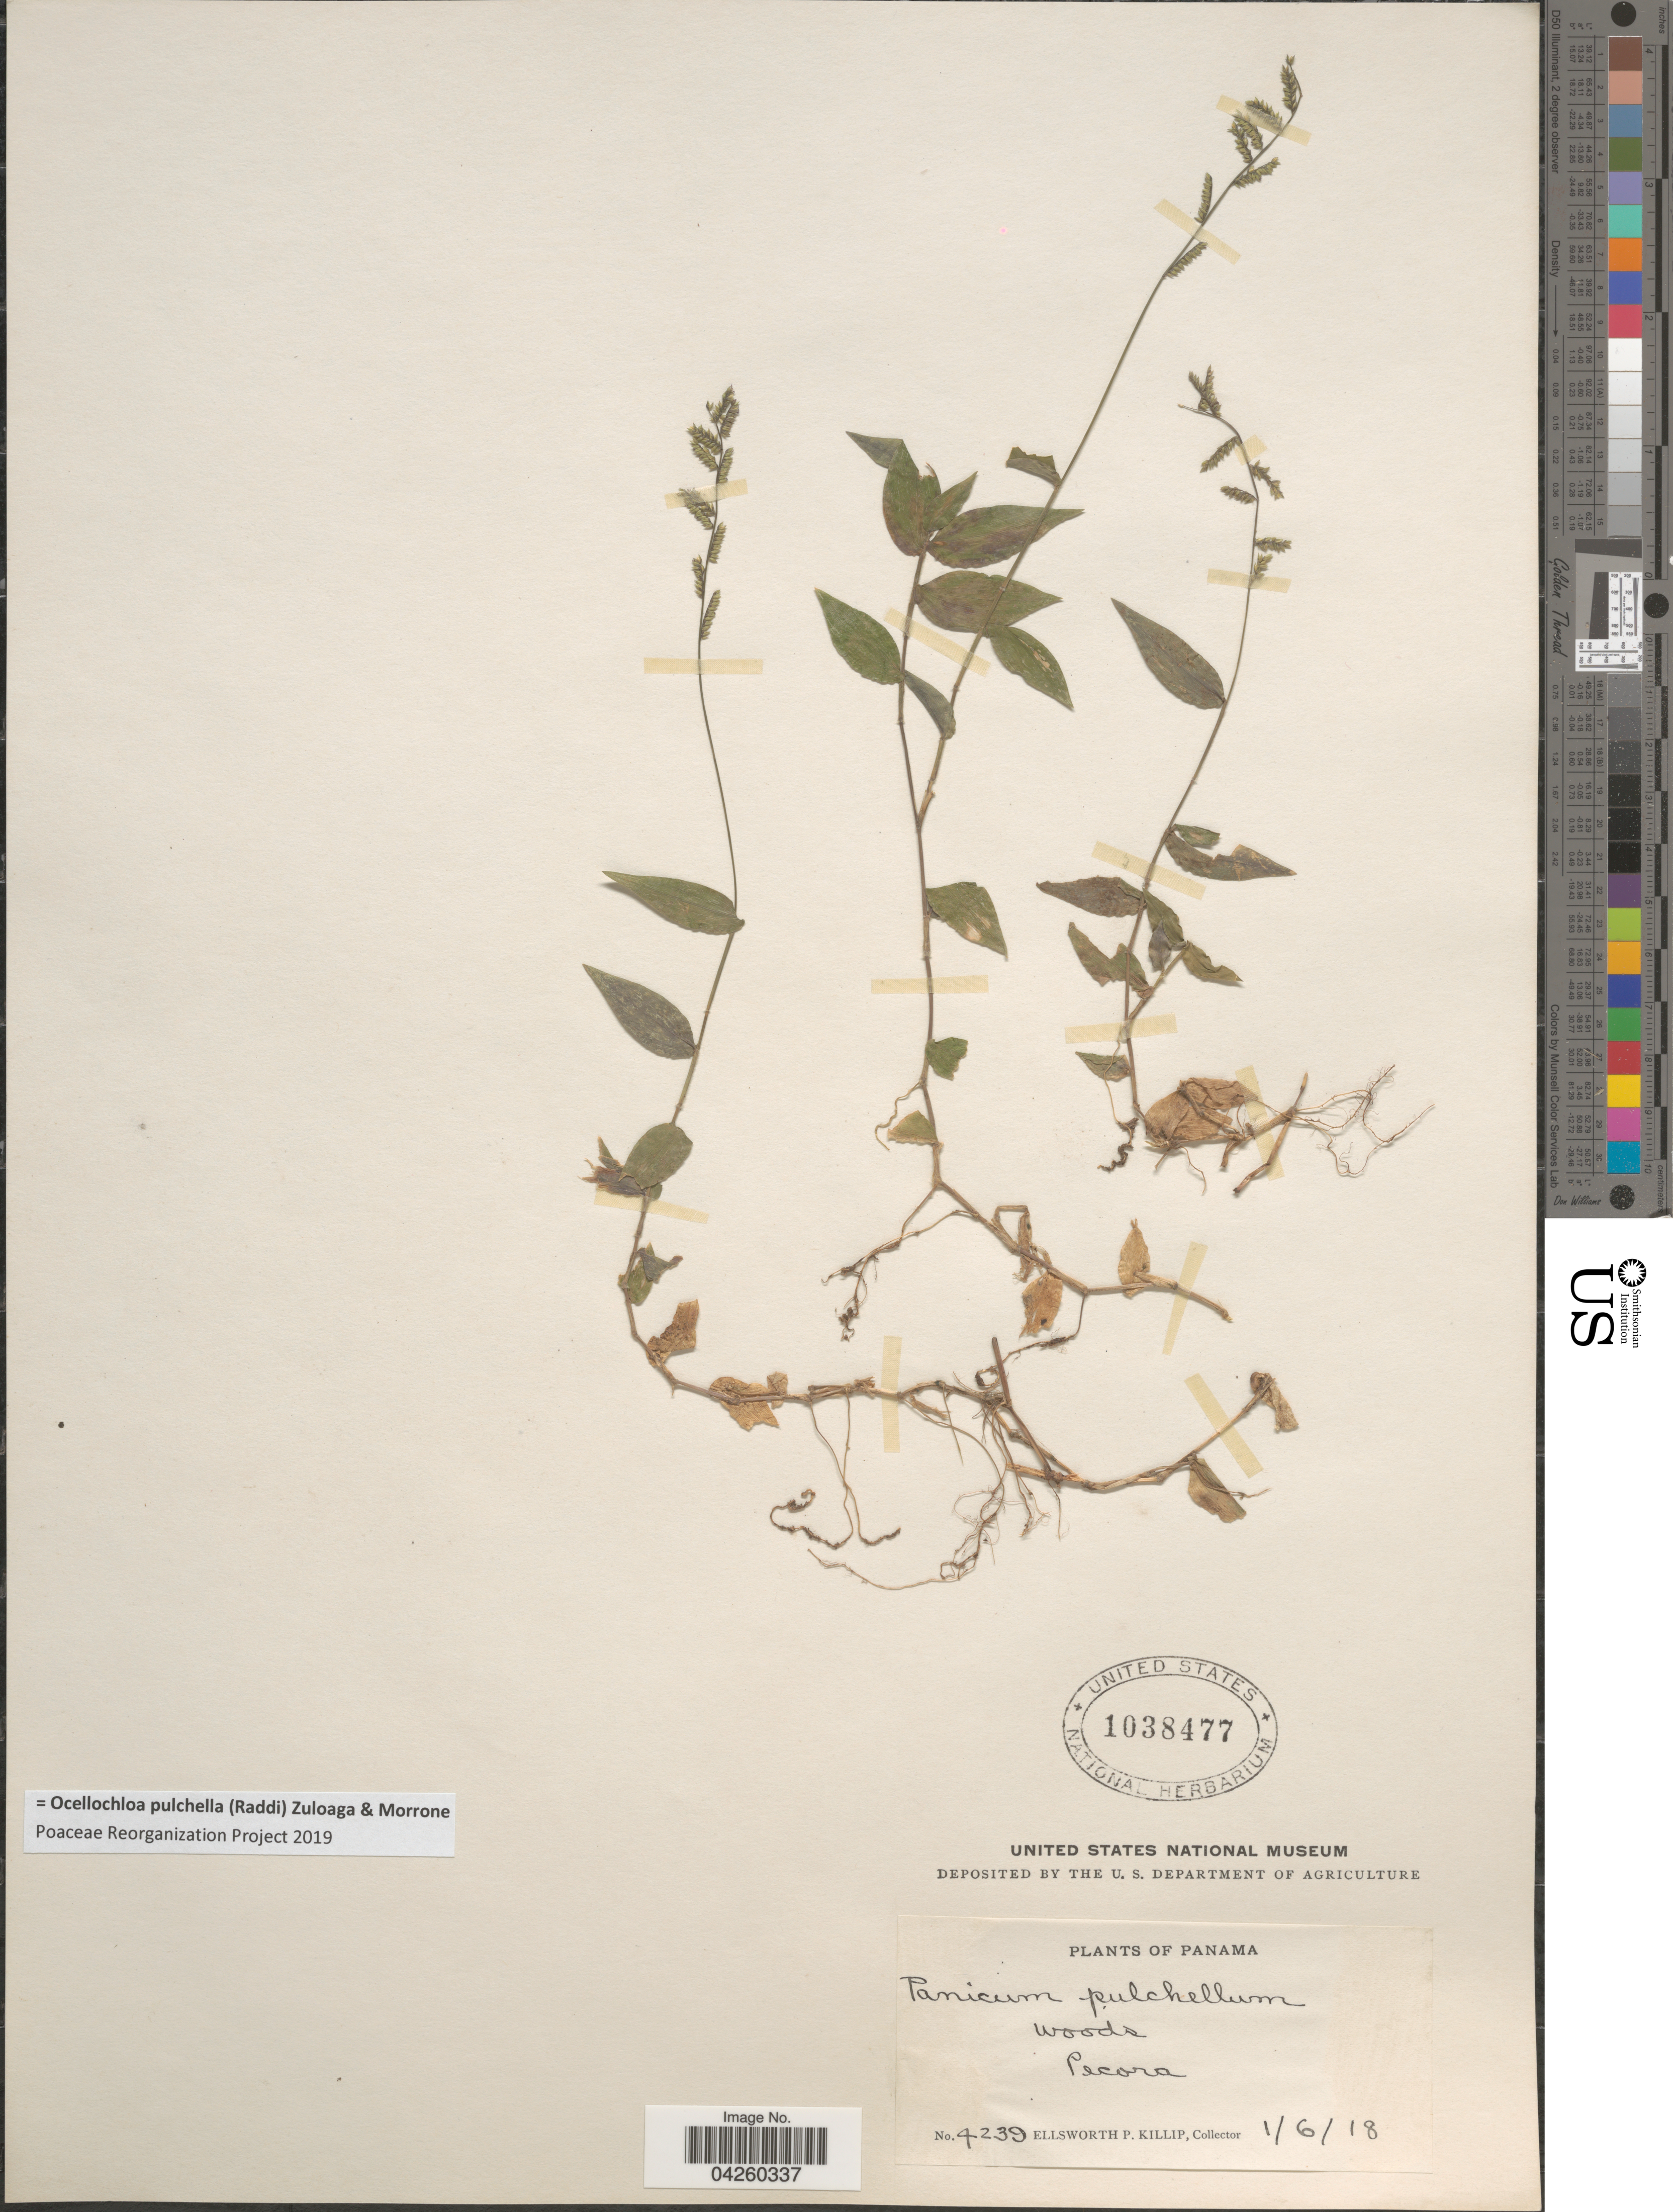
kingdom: Plantae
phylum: Tracheophyta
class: Liliopsida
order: Poales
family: Poaceae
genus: Ocellochloa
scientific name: Ocellochloa pulchella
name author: (Raddi) Zuloaga & Morrone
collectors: E. P. Killip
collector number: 4239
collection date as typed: Transcribed d/m/y: 1/6/18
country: Panama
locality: Pecora.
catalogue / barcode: US 1038477